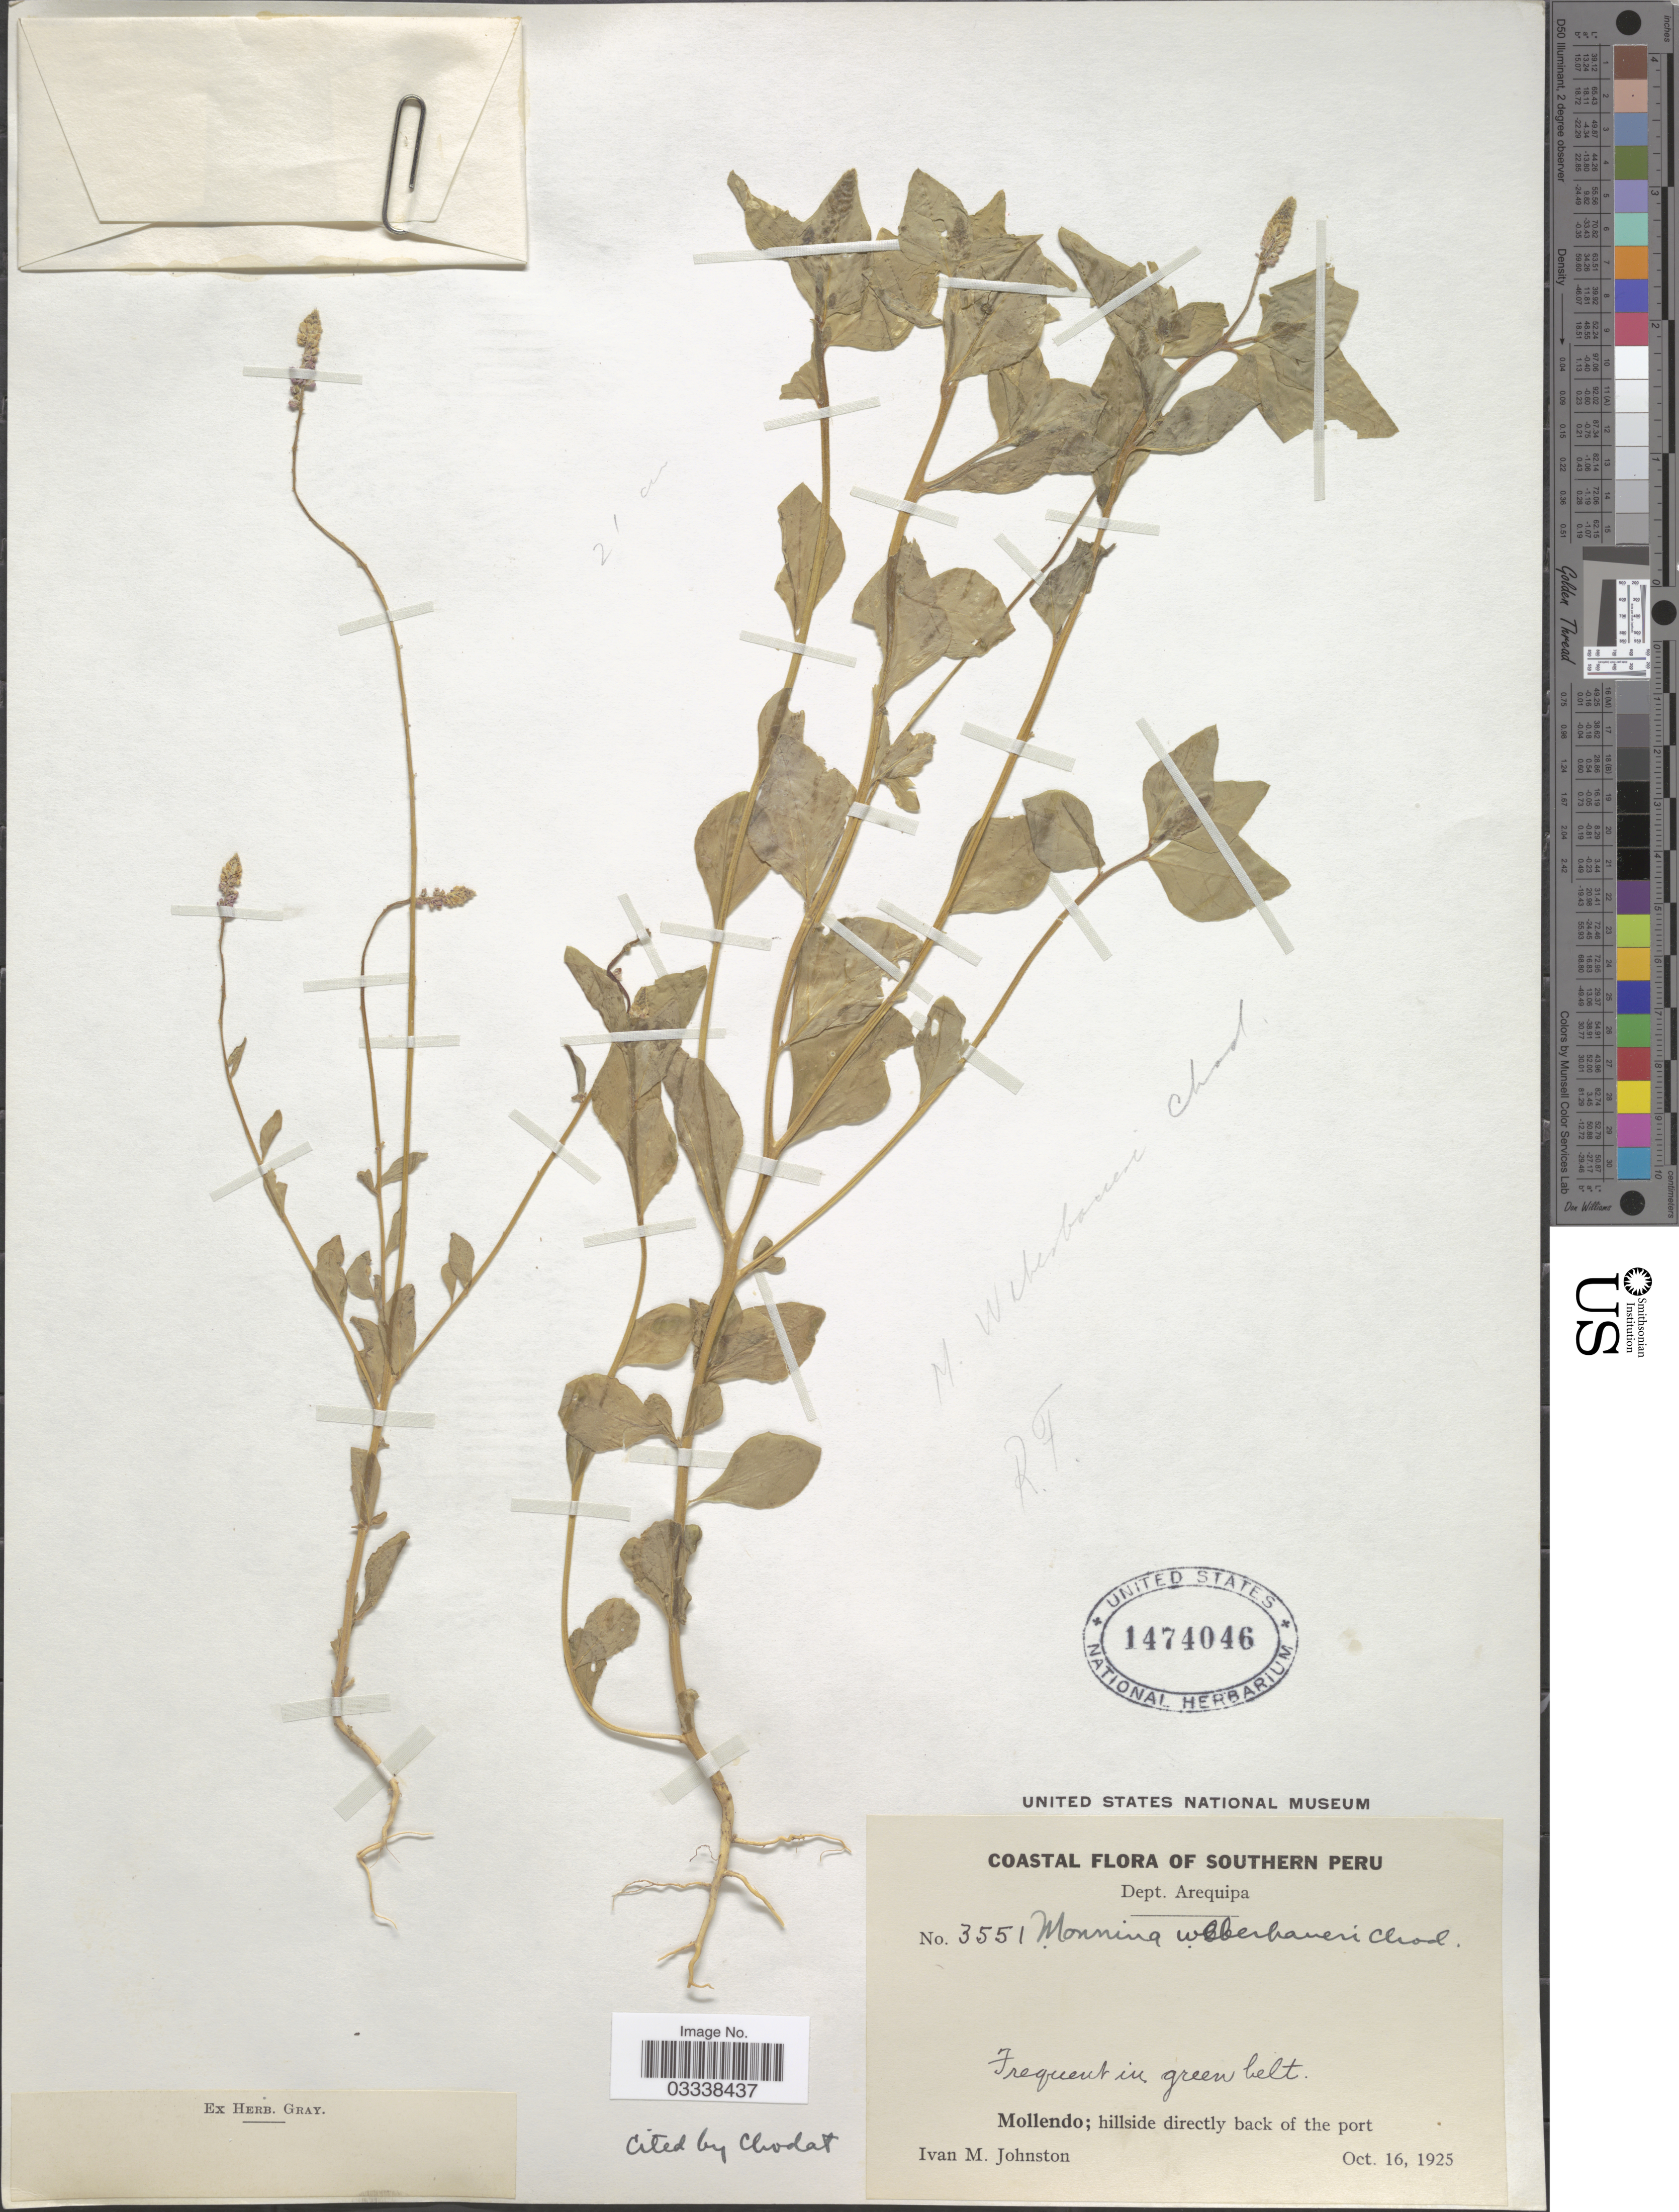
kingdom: Plantae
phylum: Tracheophyta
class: Magnoliopsida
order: Fabales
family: Polygalaceae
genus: Monnina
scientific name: Monnina weberbaueri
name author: Chodat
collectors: I.M. Johnston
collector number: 3551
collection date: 1925-10-16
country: Peru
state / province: Arequipa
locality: Dept. Arequipa. Mollendo; hillside directly back of the port.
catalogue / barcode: US 1474046